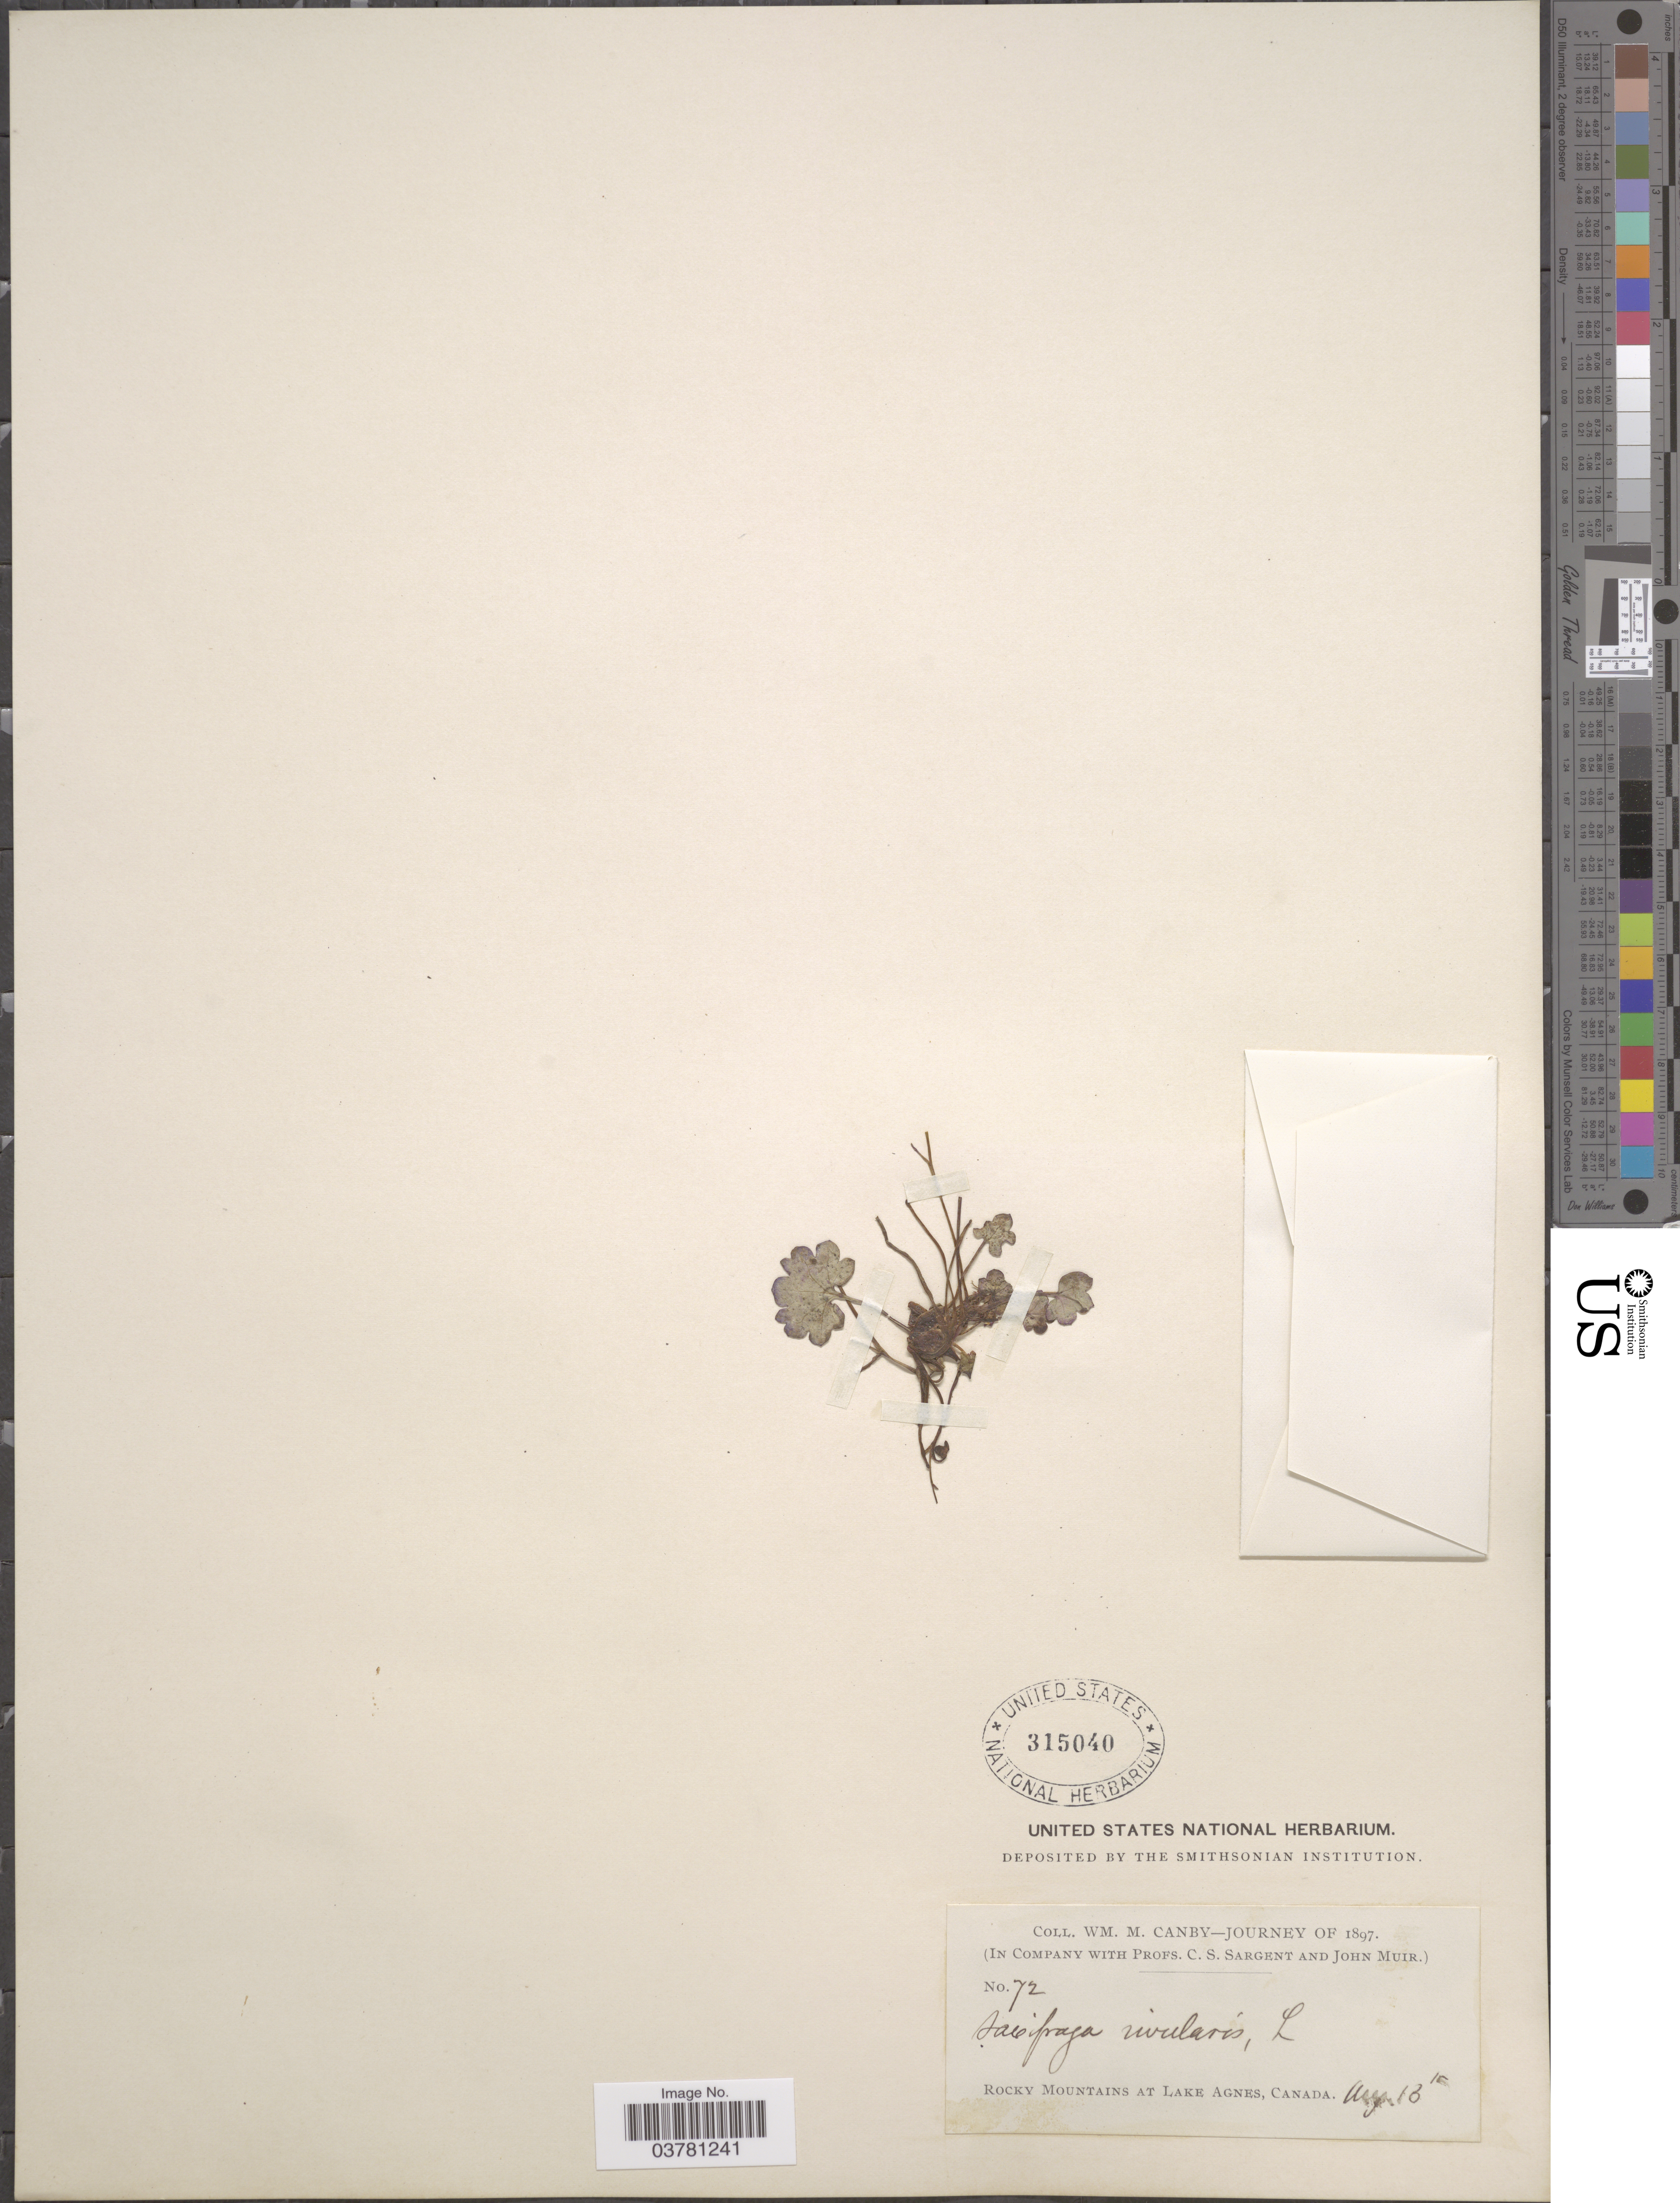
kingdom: Plantae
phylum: Tracheophyta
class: Magnoliopsida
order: Saxifragales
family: Saxifragaceae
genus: Saxifraga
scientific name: Saxifraga rivularis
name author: L.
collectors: W. M. Canby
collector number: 72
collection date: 1897-08-13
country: Canada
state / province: Alberta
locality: Journey of 1897. Rocky Mountains at Lake Agnes.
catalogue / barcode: US 315040